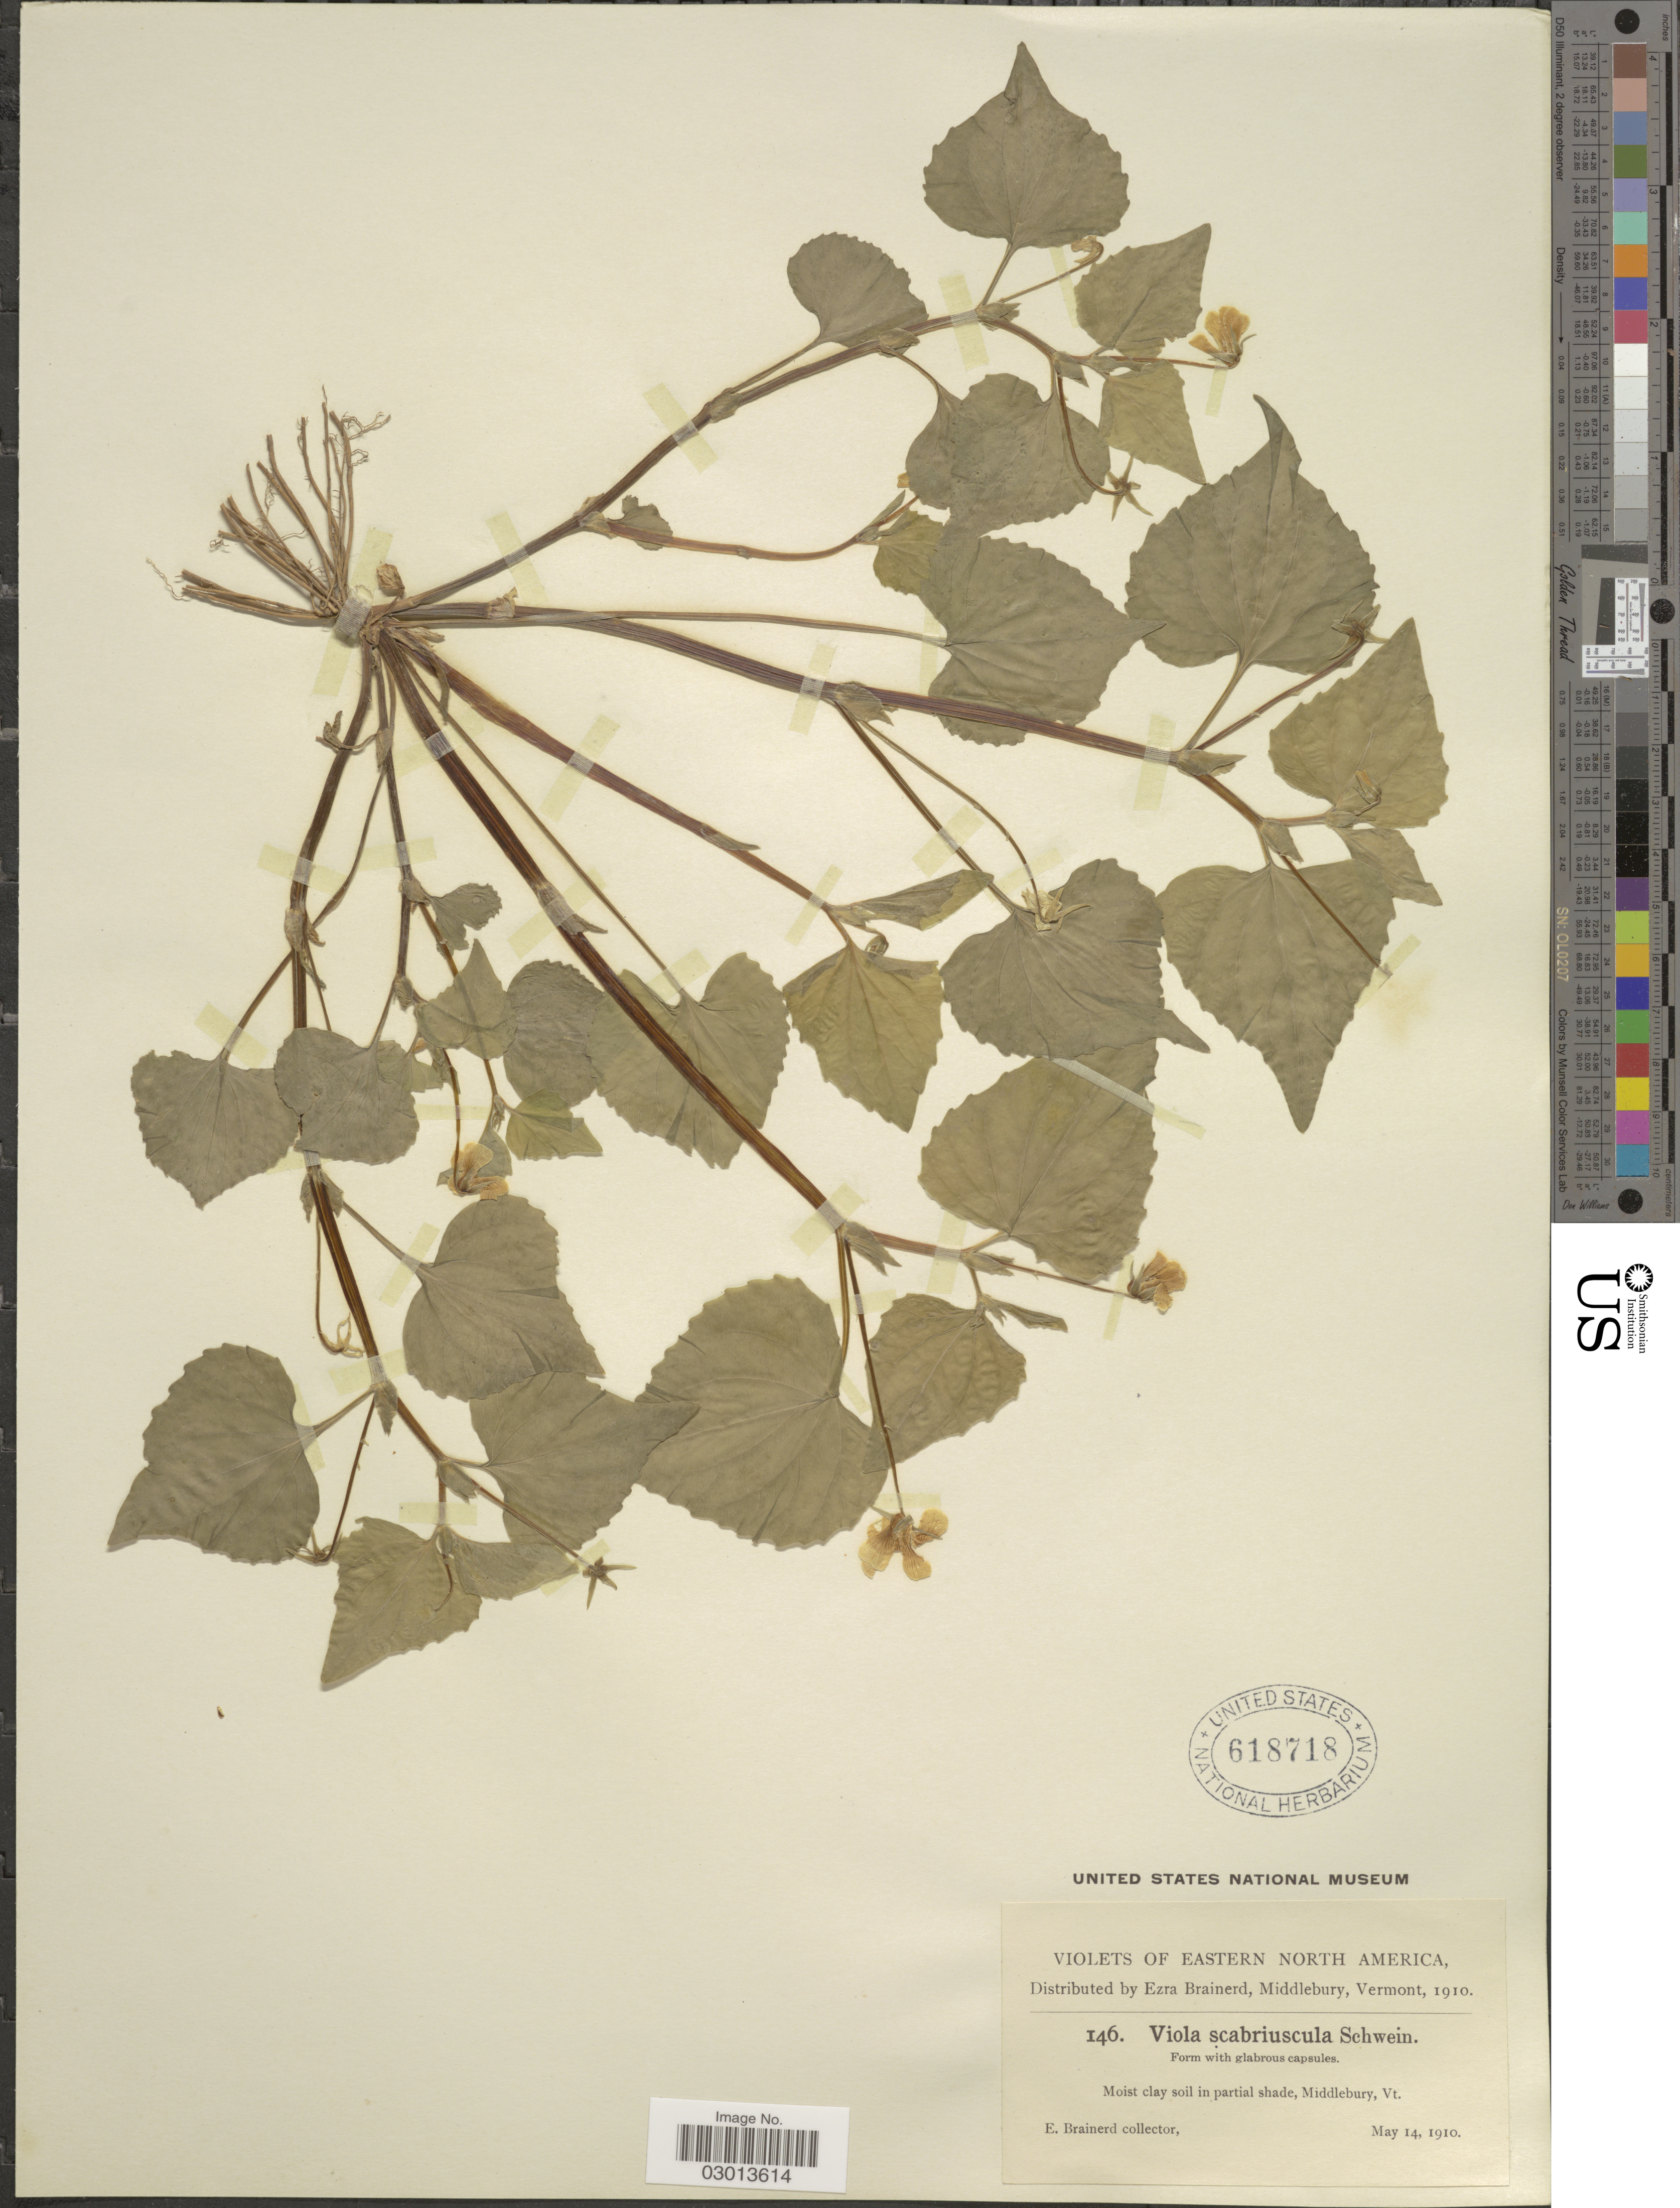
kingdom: Plantae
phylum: Tracheophyta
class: Magnoliopsida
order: Malpighiales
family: Violaceae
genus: Viola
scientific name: Viola pensylvanica var. leiocarpa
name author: (Fernald & Wiegand) Fernald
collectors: E. Brainerd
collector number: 146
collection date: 1910-05-14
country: United States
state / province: Vermont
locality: Eastern North America. Middlebury, Vt.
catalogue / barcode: US 618718